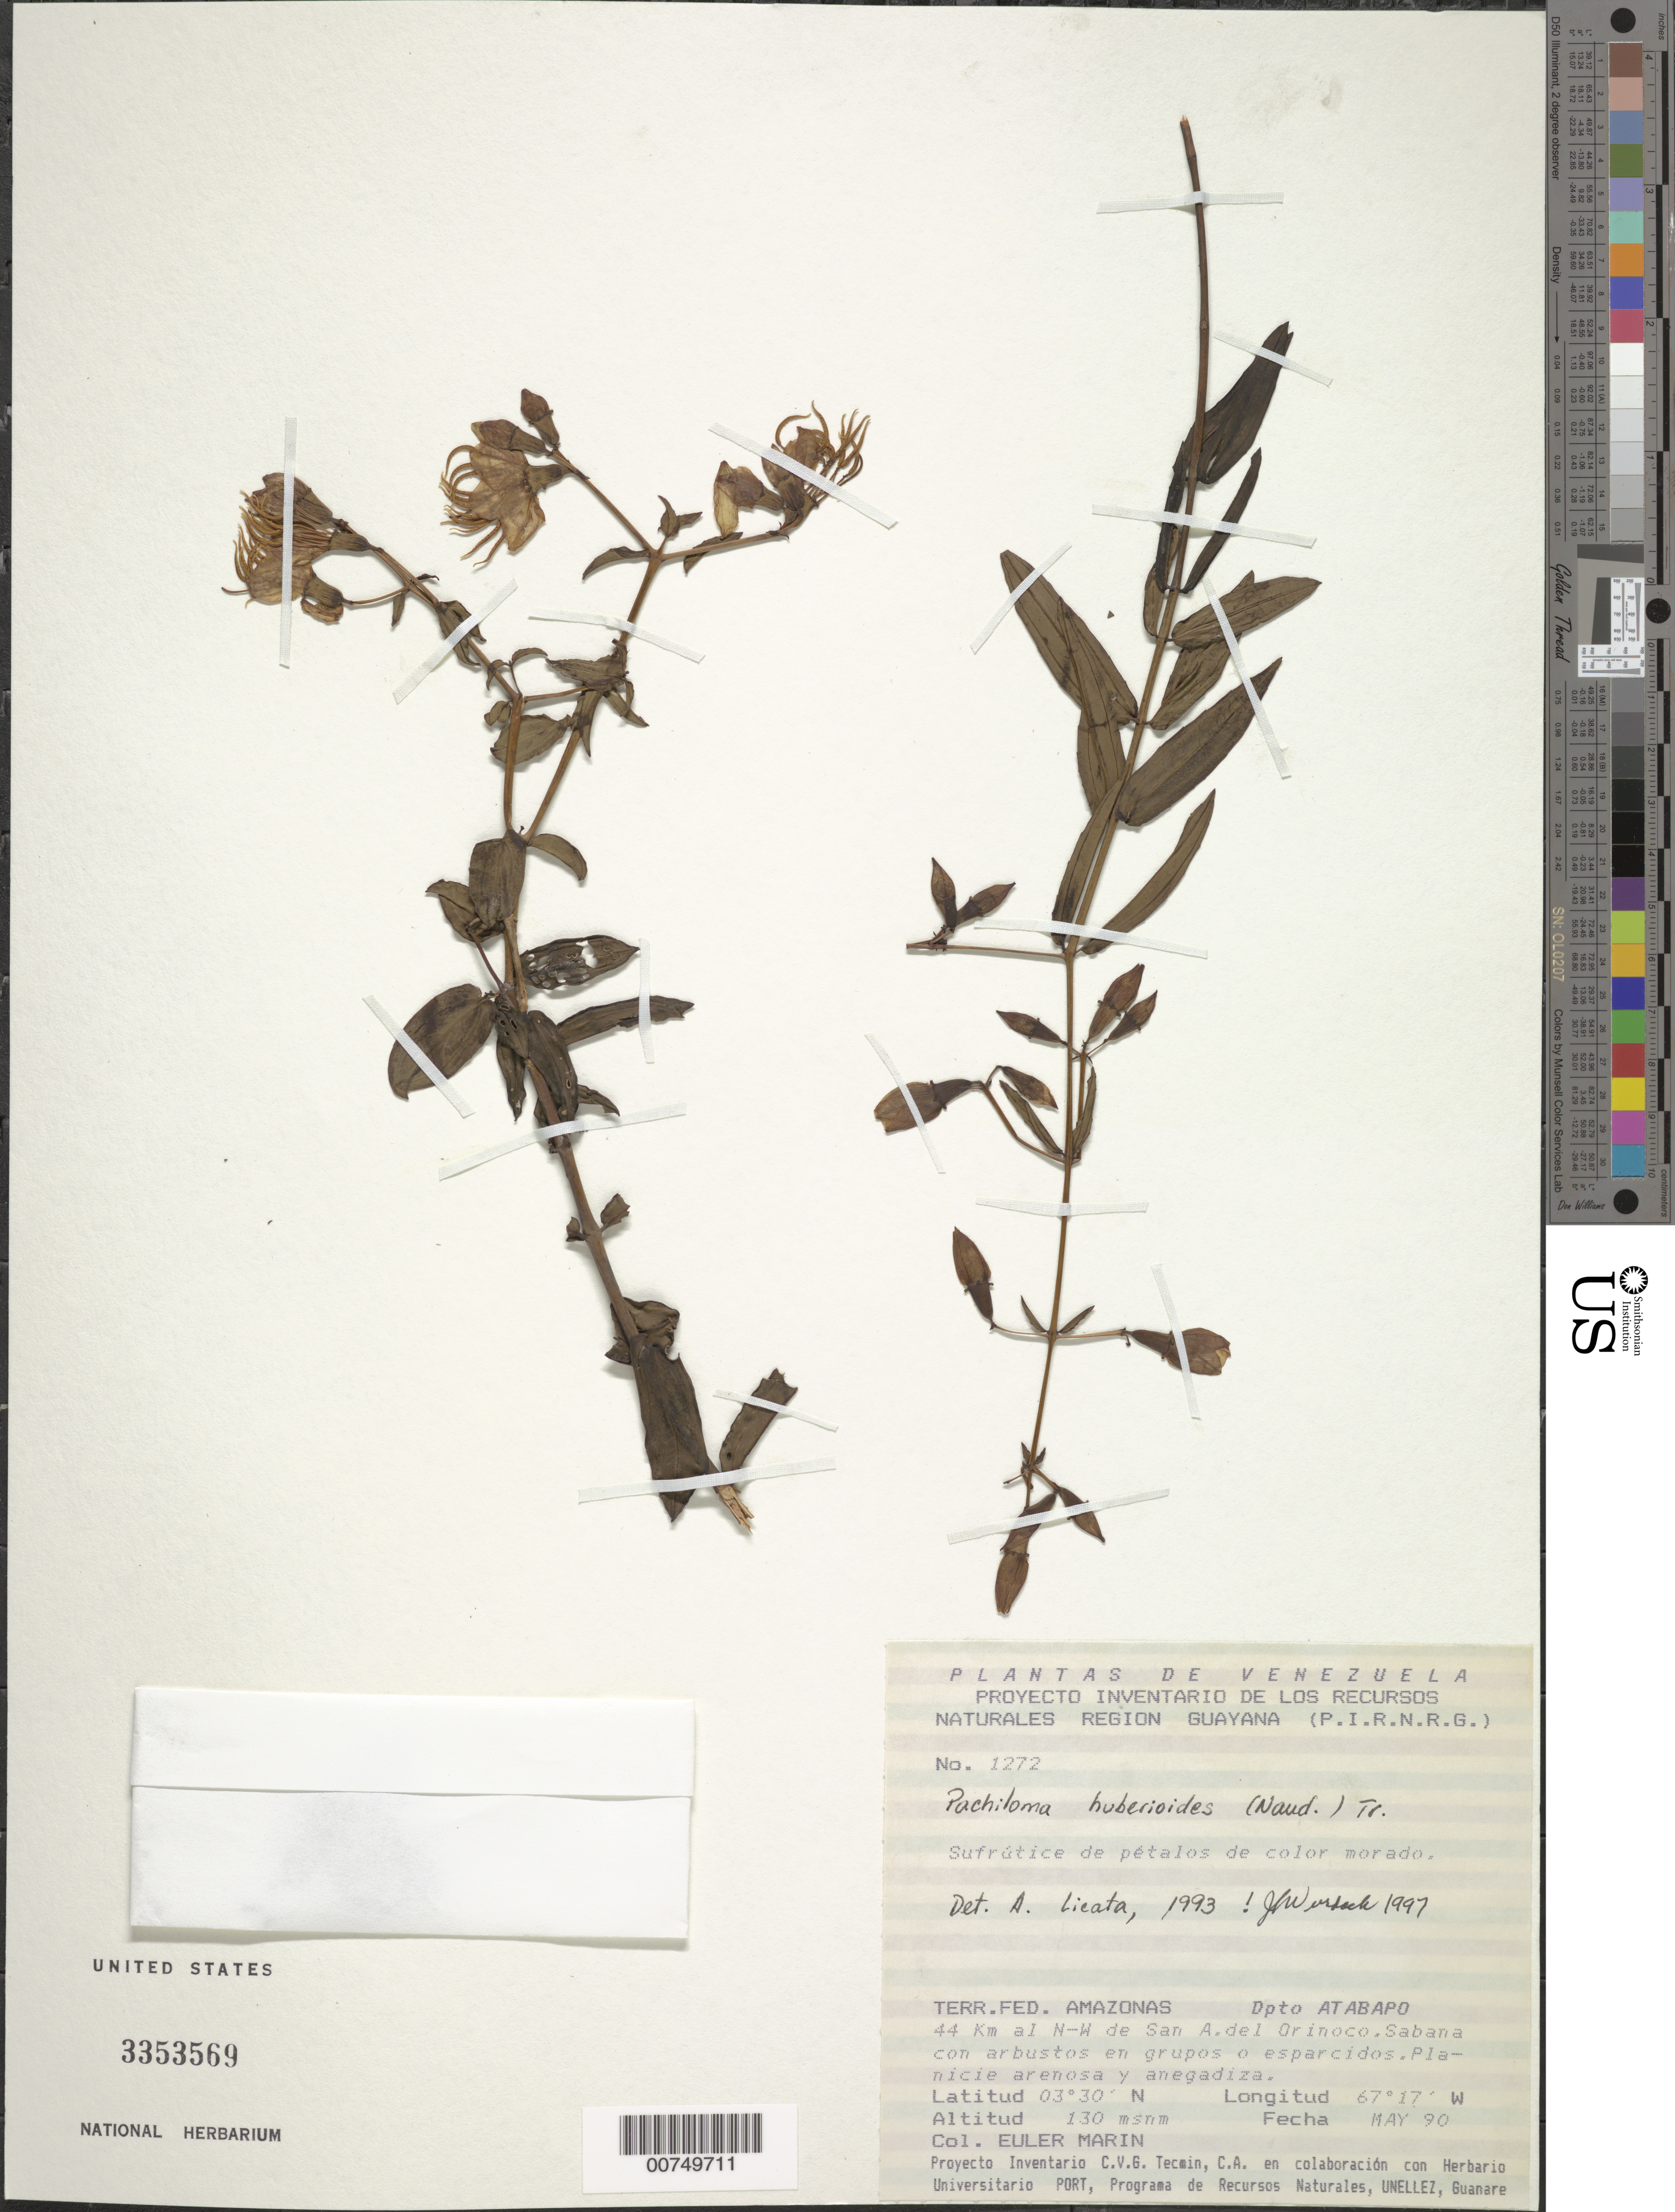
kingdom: Plantae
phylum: Tracheophyta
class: Magnoliopsida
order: Myrtales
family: Melastomataceae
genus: Pachyloma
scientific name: Pachyloma huberioides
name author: (Naudin) Triana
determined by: Wurdack, John J., (US), US (UNITED STATES)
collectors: E. Marin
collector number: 1272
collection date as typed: May-90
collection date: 1990-05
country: Venezuela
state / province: Amazonas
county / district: Atabapo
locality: San Antonio del Orinoco, 44 km al NW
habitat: Sabana con arbustales altos semejando matas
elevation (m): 130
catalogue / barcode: US 3353569